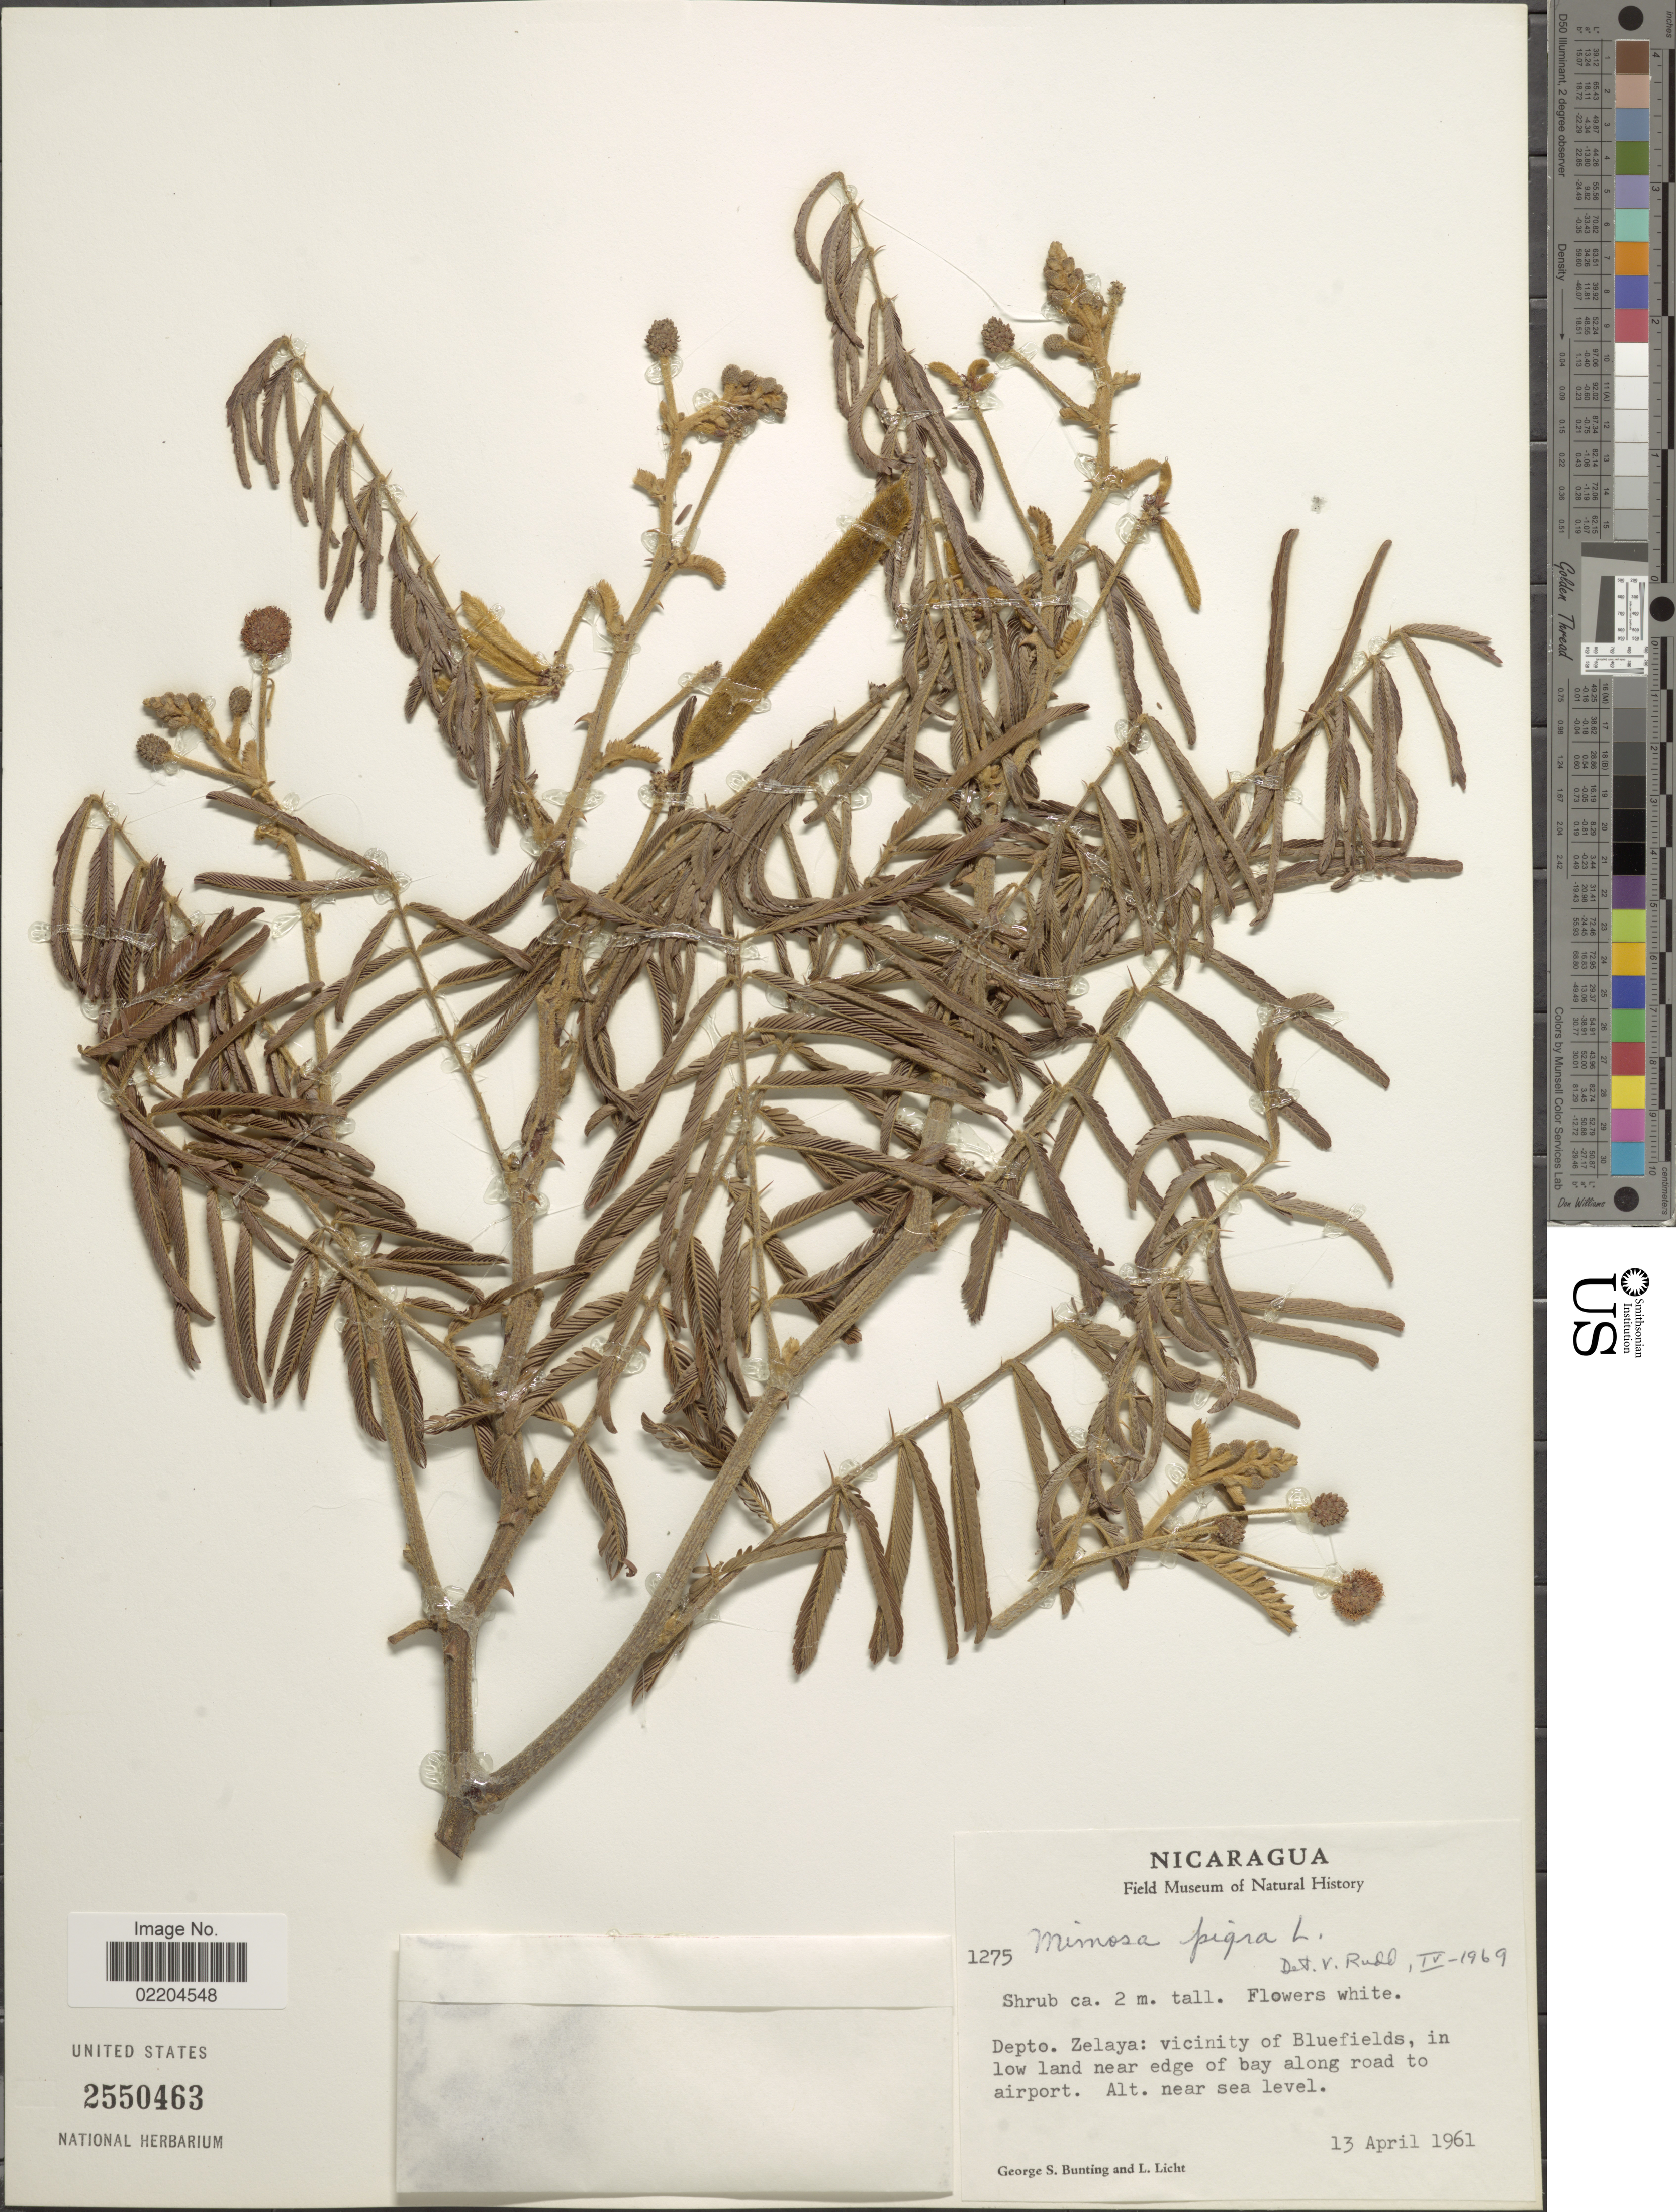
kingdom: Plantae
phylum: Tracheophyta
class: Magnoliopsida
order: Fabales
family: Fabaceae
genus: Mimosa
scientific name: Mimosa pigra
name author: L.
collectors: G. S. Bunting & L. Licht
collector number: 1275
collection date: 1961-04-13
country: Nicaragua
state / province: Atlantico Norte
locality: Depto. Zelaya: vicinity of Bluefield, in low land near edge of bay along road to airport.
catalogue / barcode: US 2550463